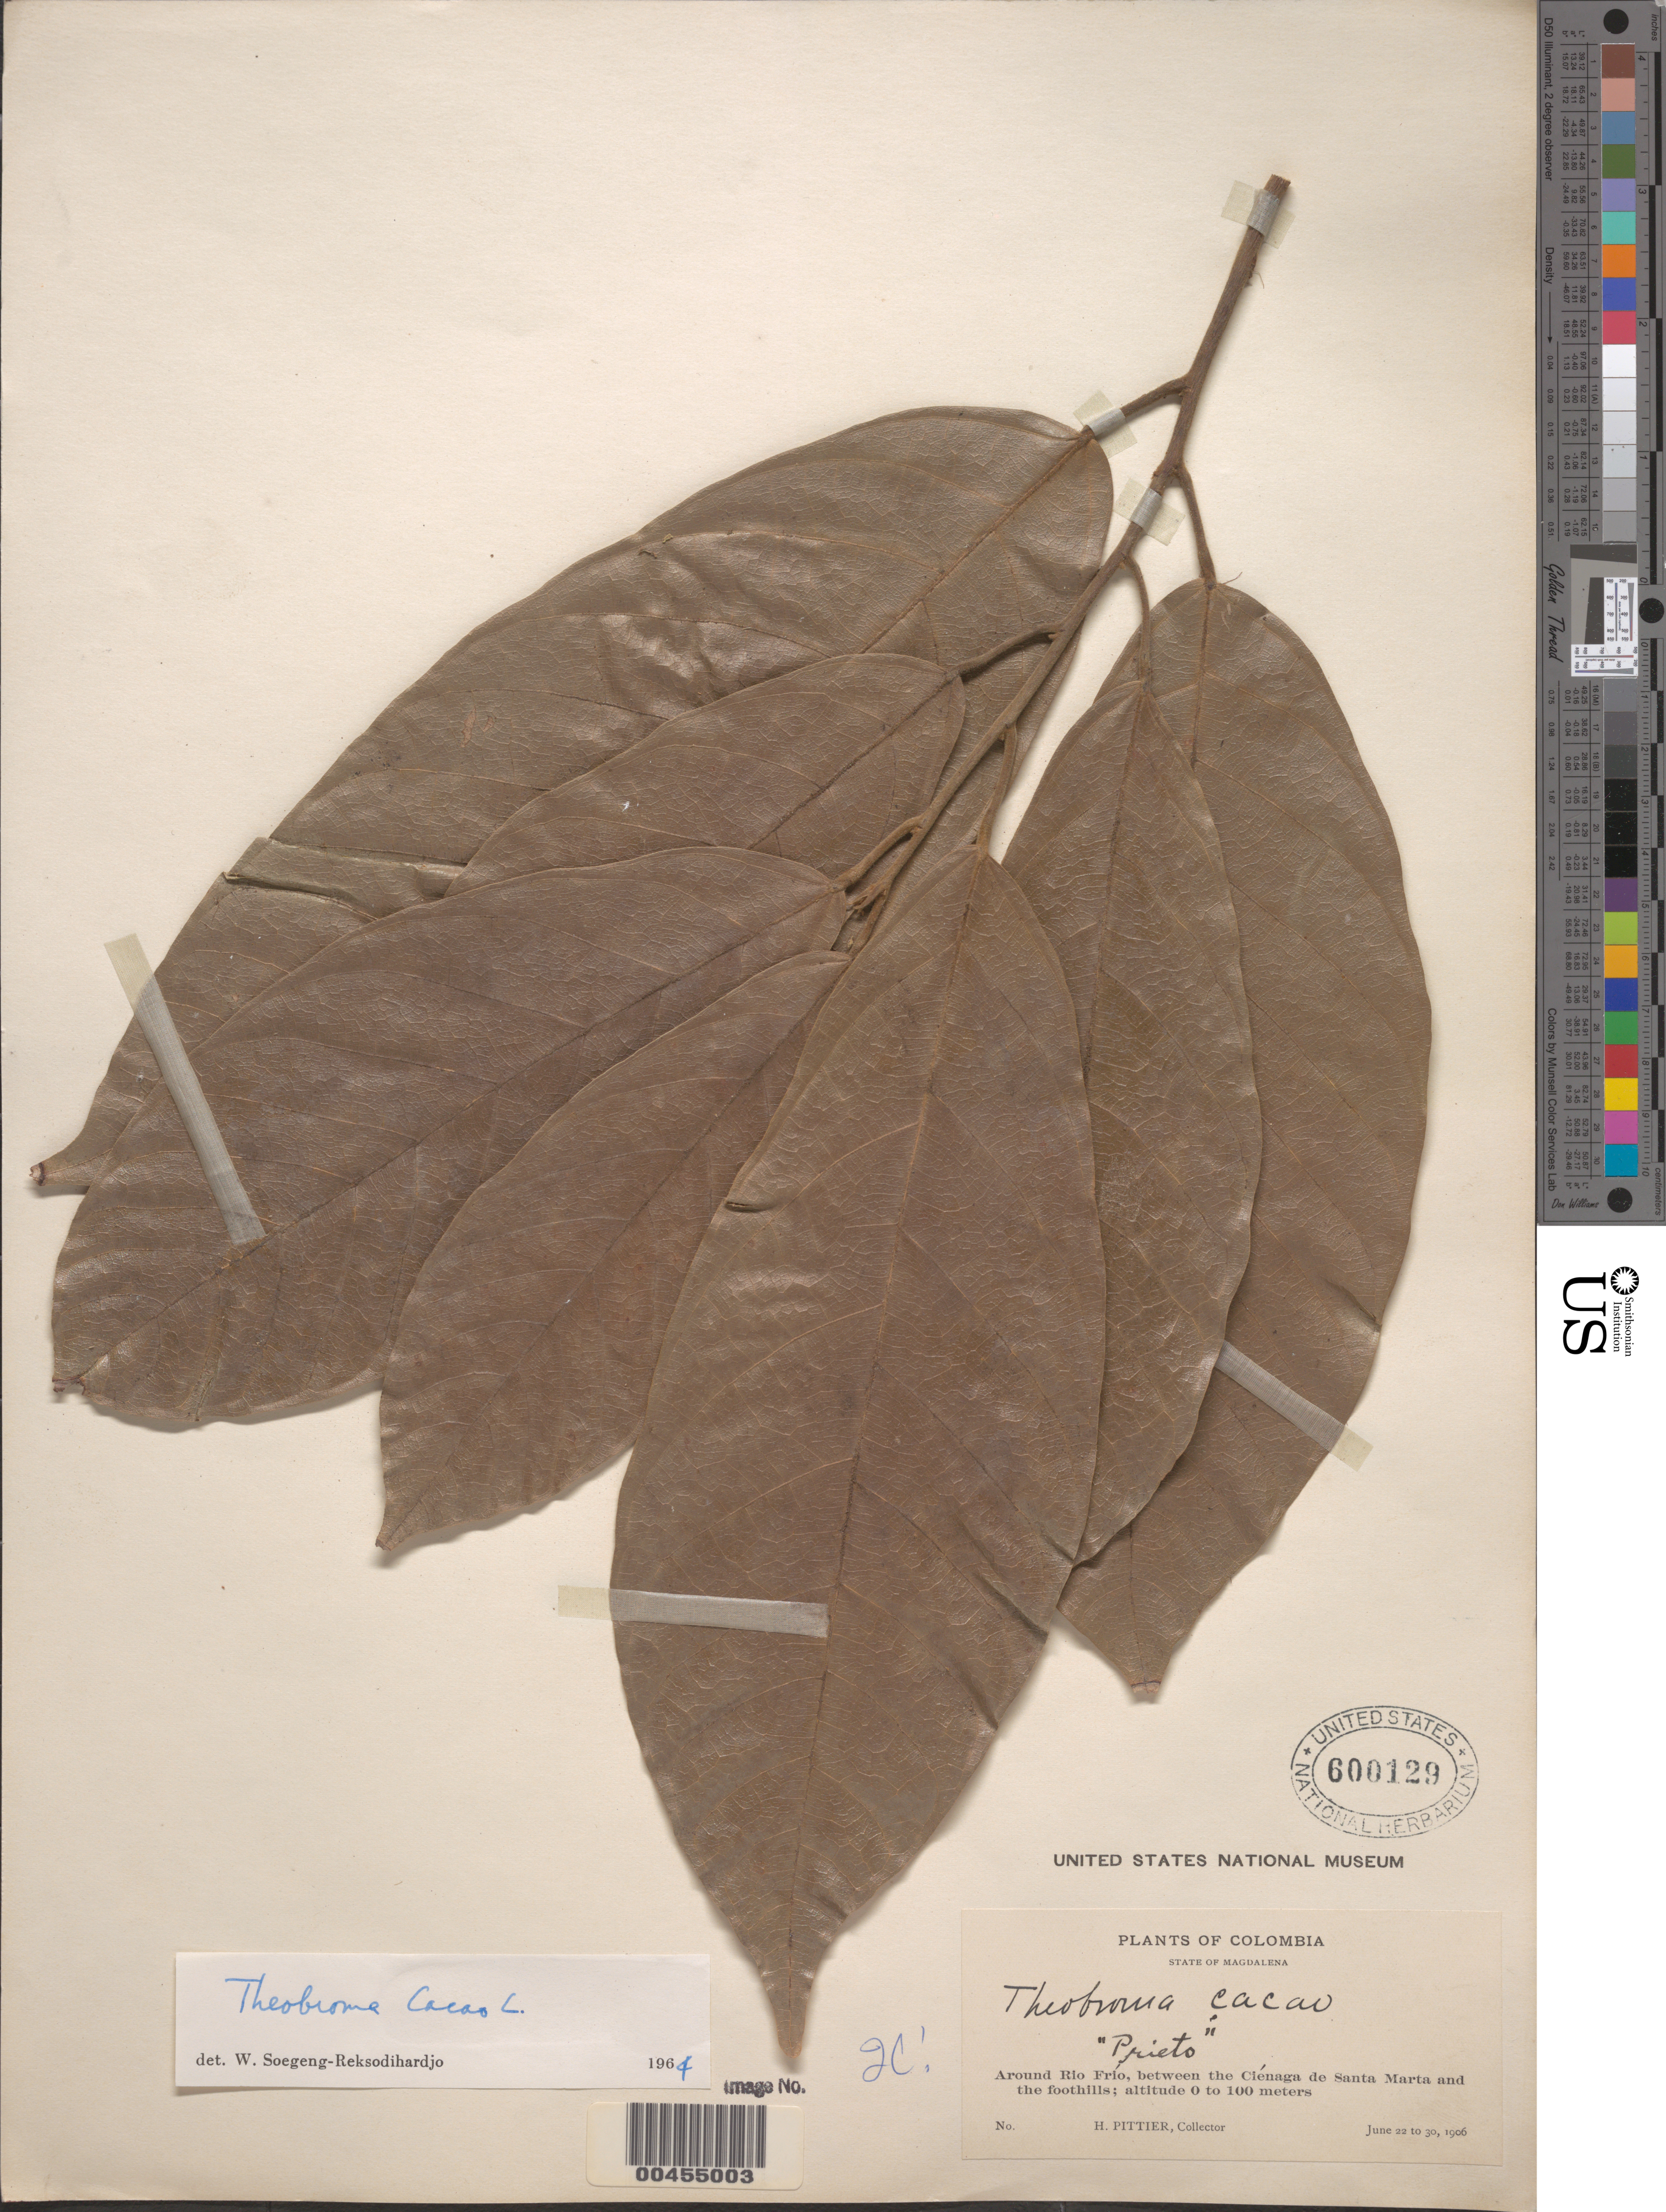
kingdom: Plantae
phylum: Tracheophyta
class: Magnoliopsida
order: Malvales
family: Malvaceae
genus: Theobroma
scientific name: Theobroma cacao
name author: L.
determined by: Soegeng-Reksodihardjo, W.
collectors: H. F. Pittier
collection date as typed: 22 Jun 1906 to 30 Jun 1906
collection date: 1906-06-22/1906-06-30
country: Colombia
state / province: Magdalena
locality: Río Frío, between the Cíenaga de Santa Maria and the foothills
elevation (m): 0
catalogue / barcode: US 600129